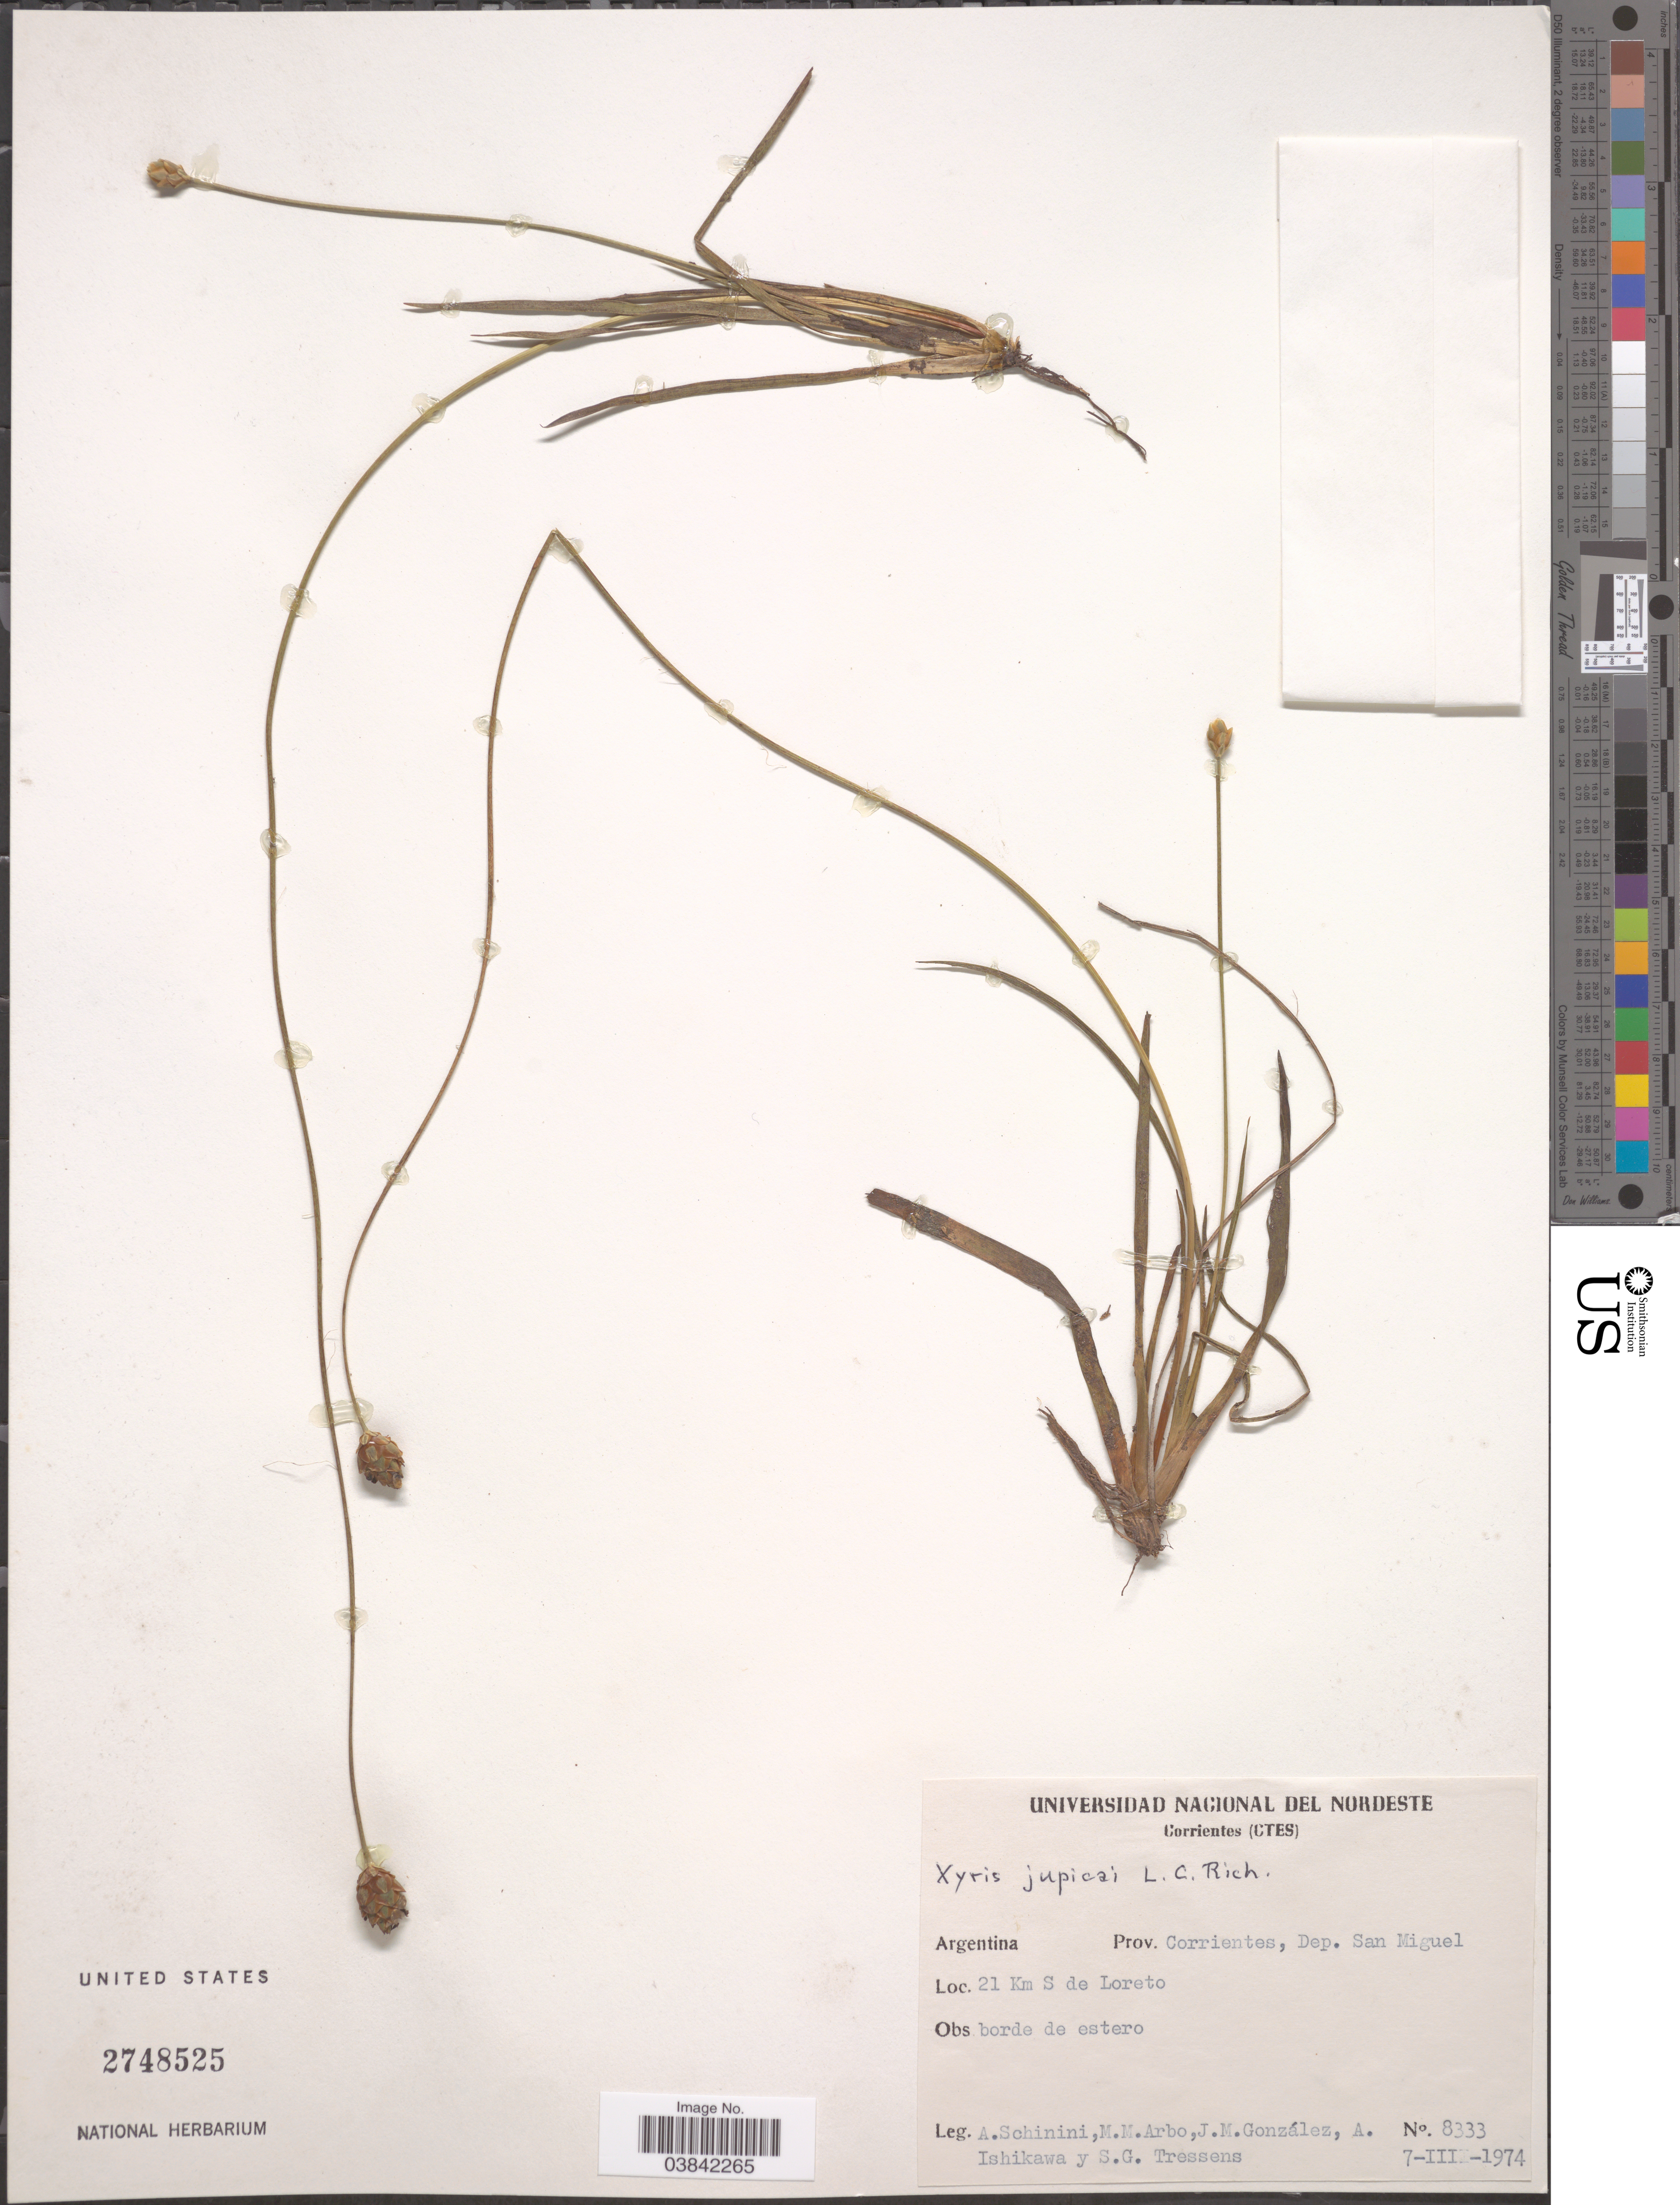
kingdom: Plantae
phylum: Tracheophyta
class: Liliopsida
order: Poales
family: Xyridaceae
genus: Xyris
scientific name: Xyris jupicai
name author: Rich.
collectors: A. Schinini, M. M. Arbo, J. M. Gonzalez, A. Ishikawa & S. Tressens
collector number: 8333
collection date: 1974-03-07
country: Argentina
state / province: Corrientes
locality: Dep. San Miguel. 21 Km S de Loreto.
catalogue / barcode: US 2748525